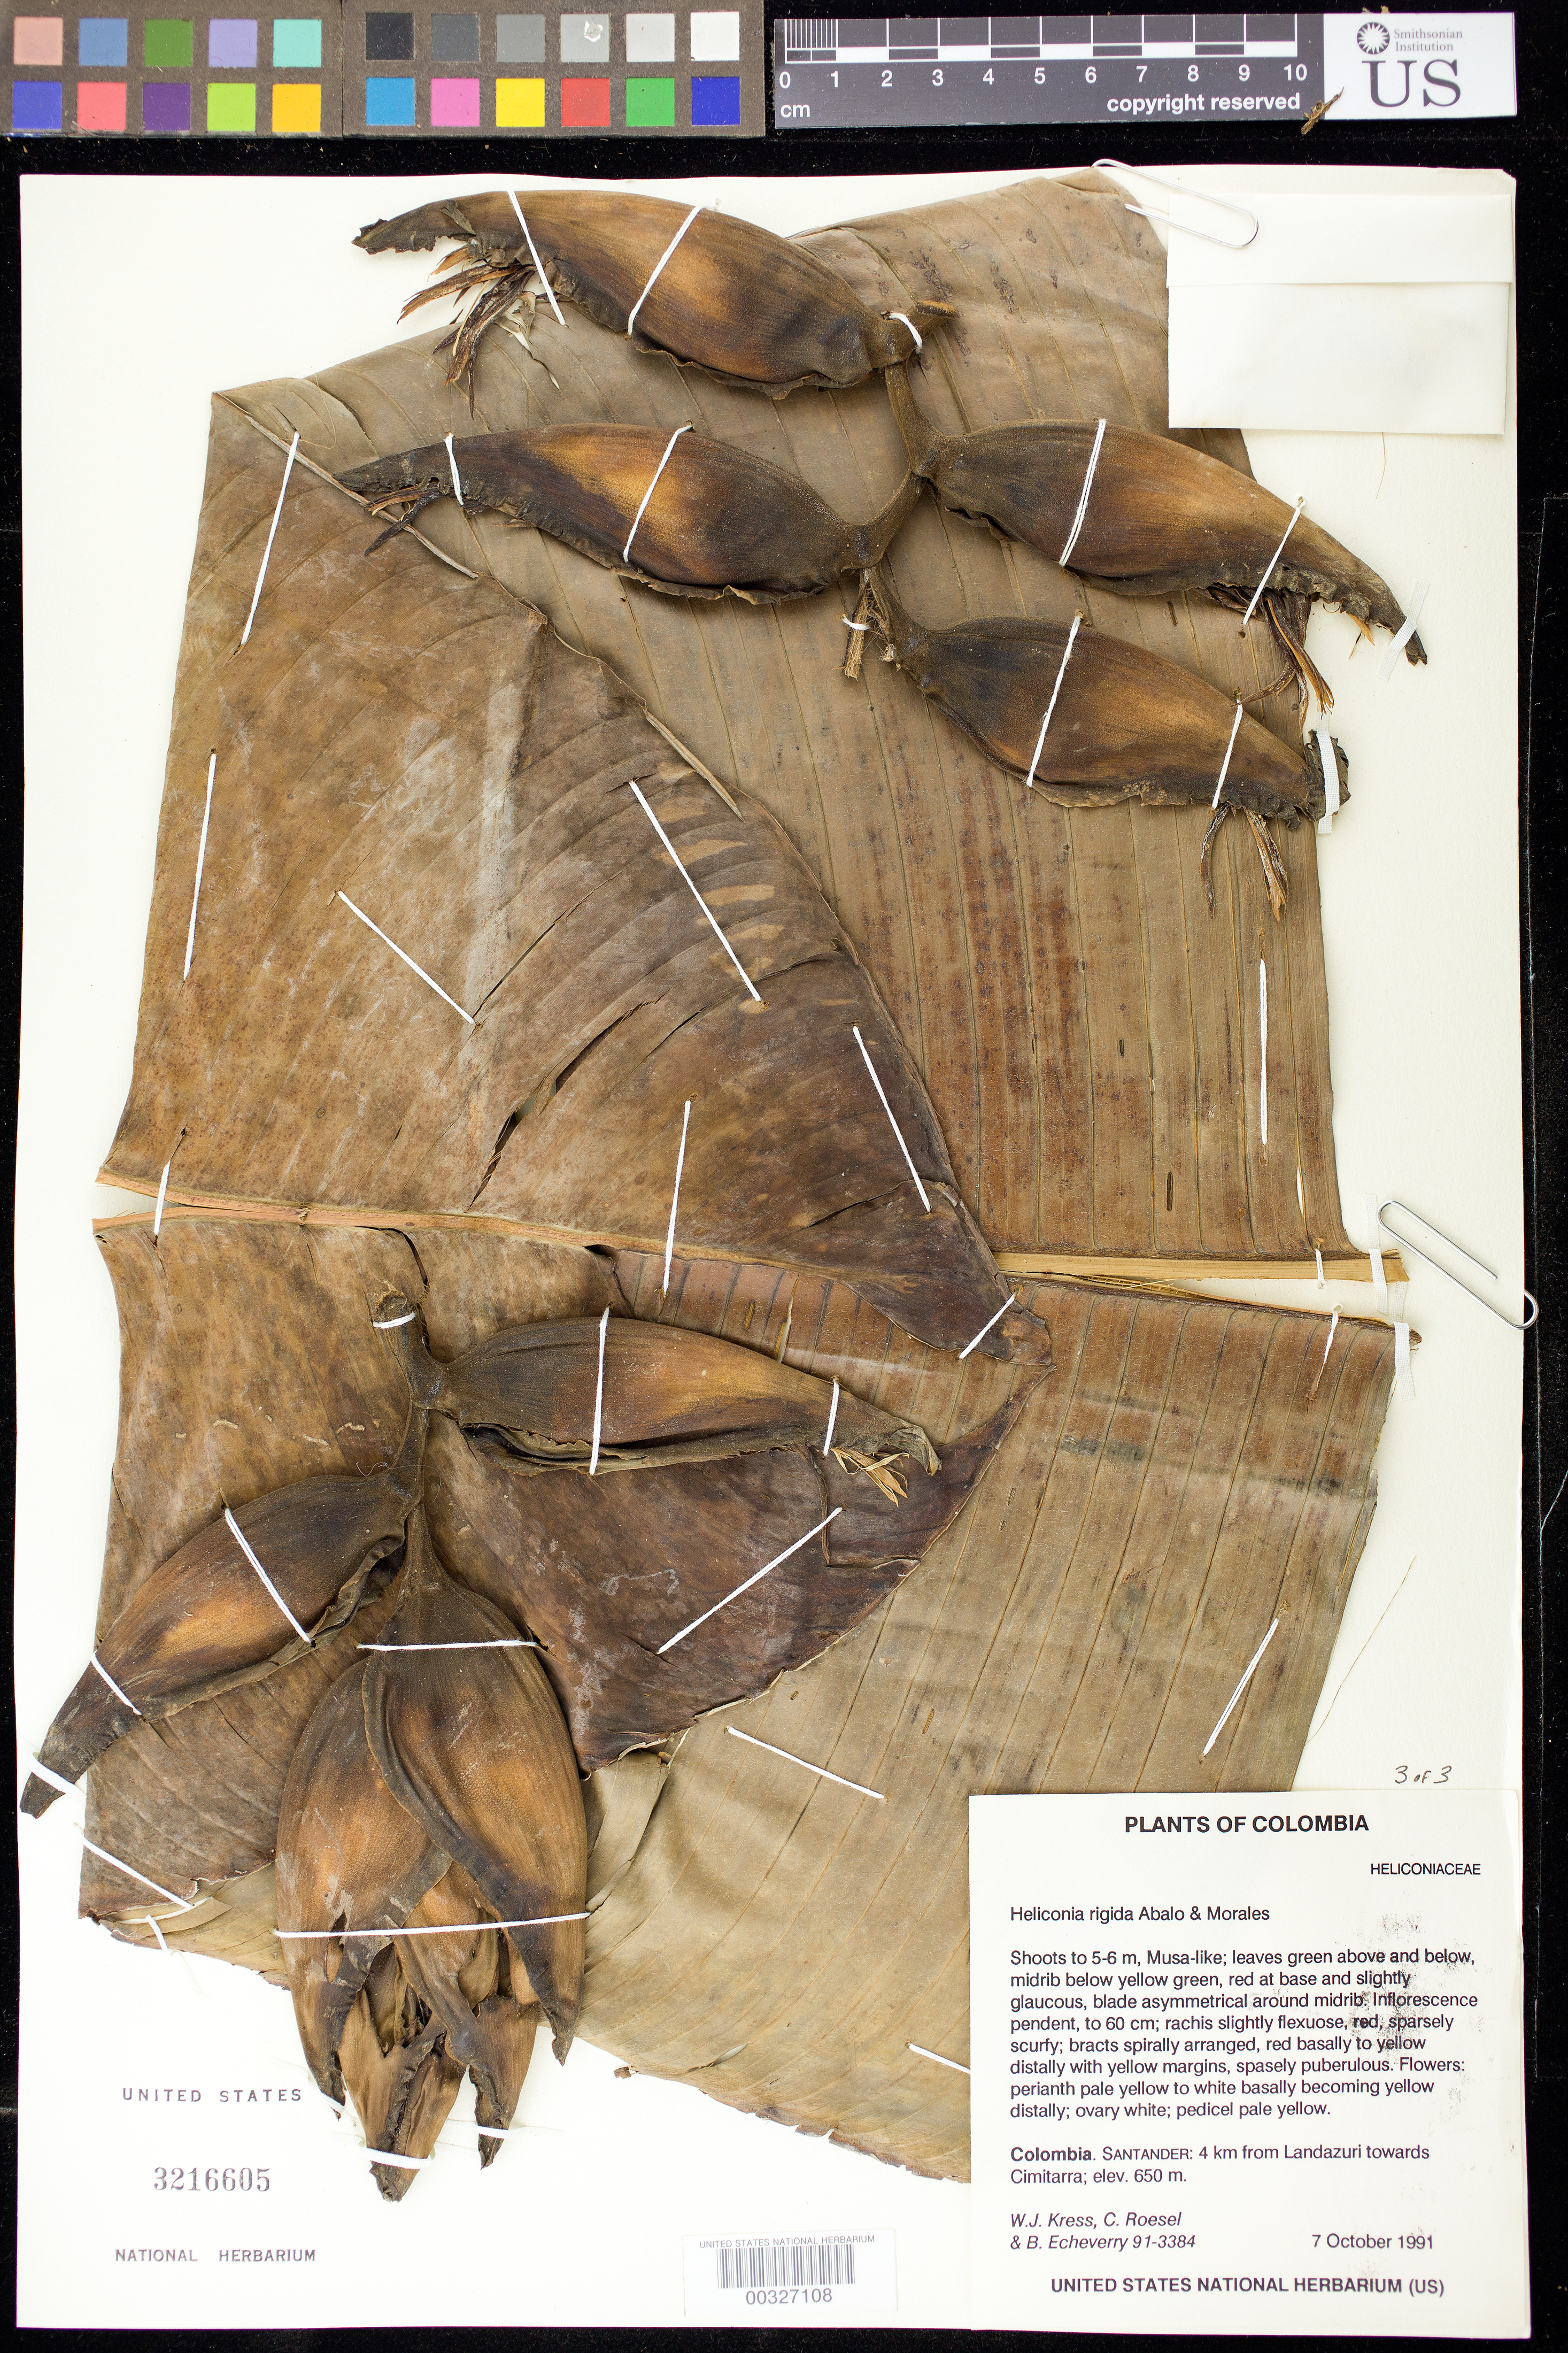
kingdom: Plantae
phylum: Tracheophyta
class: Liliopsida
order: Zingiberales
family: Heliconiaceae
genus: Heliconia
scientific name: Heliconia rigida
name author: Abalo & G. Morales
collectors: W. J. Kress, C. S. Roesel & B. Echeverry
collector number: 91-3384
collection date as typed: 07 Oct 1991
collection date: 1991-10-07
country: Colombia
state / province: Santander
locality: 4 km from Landazuri towards Cimitarra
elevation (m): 650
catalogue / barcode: US 3216605